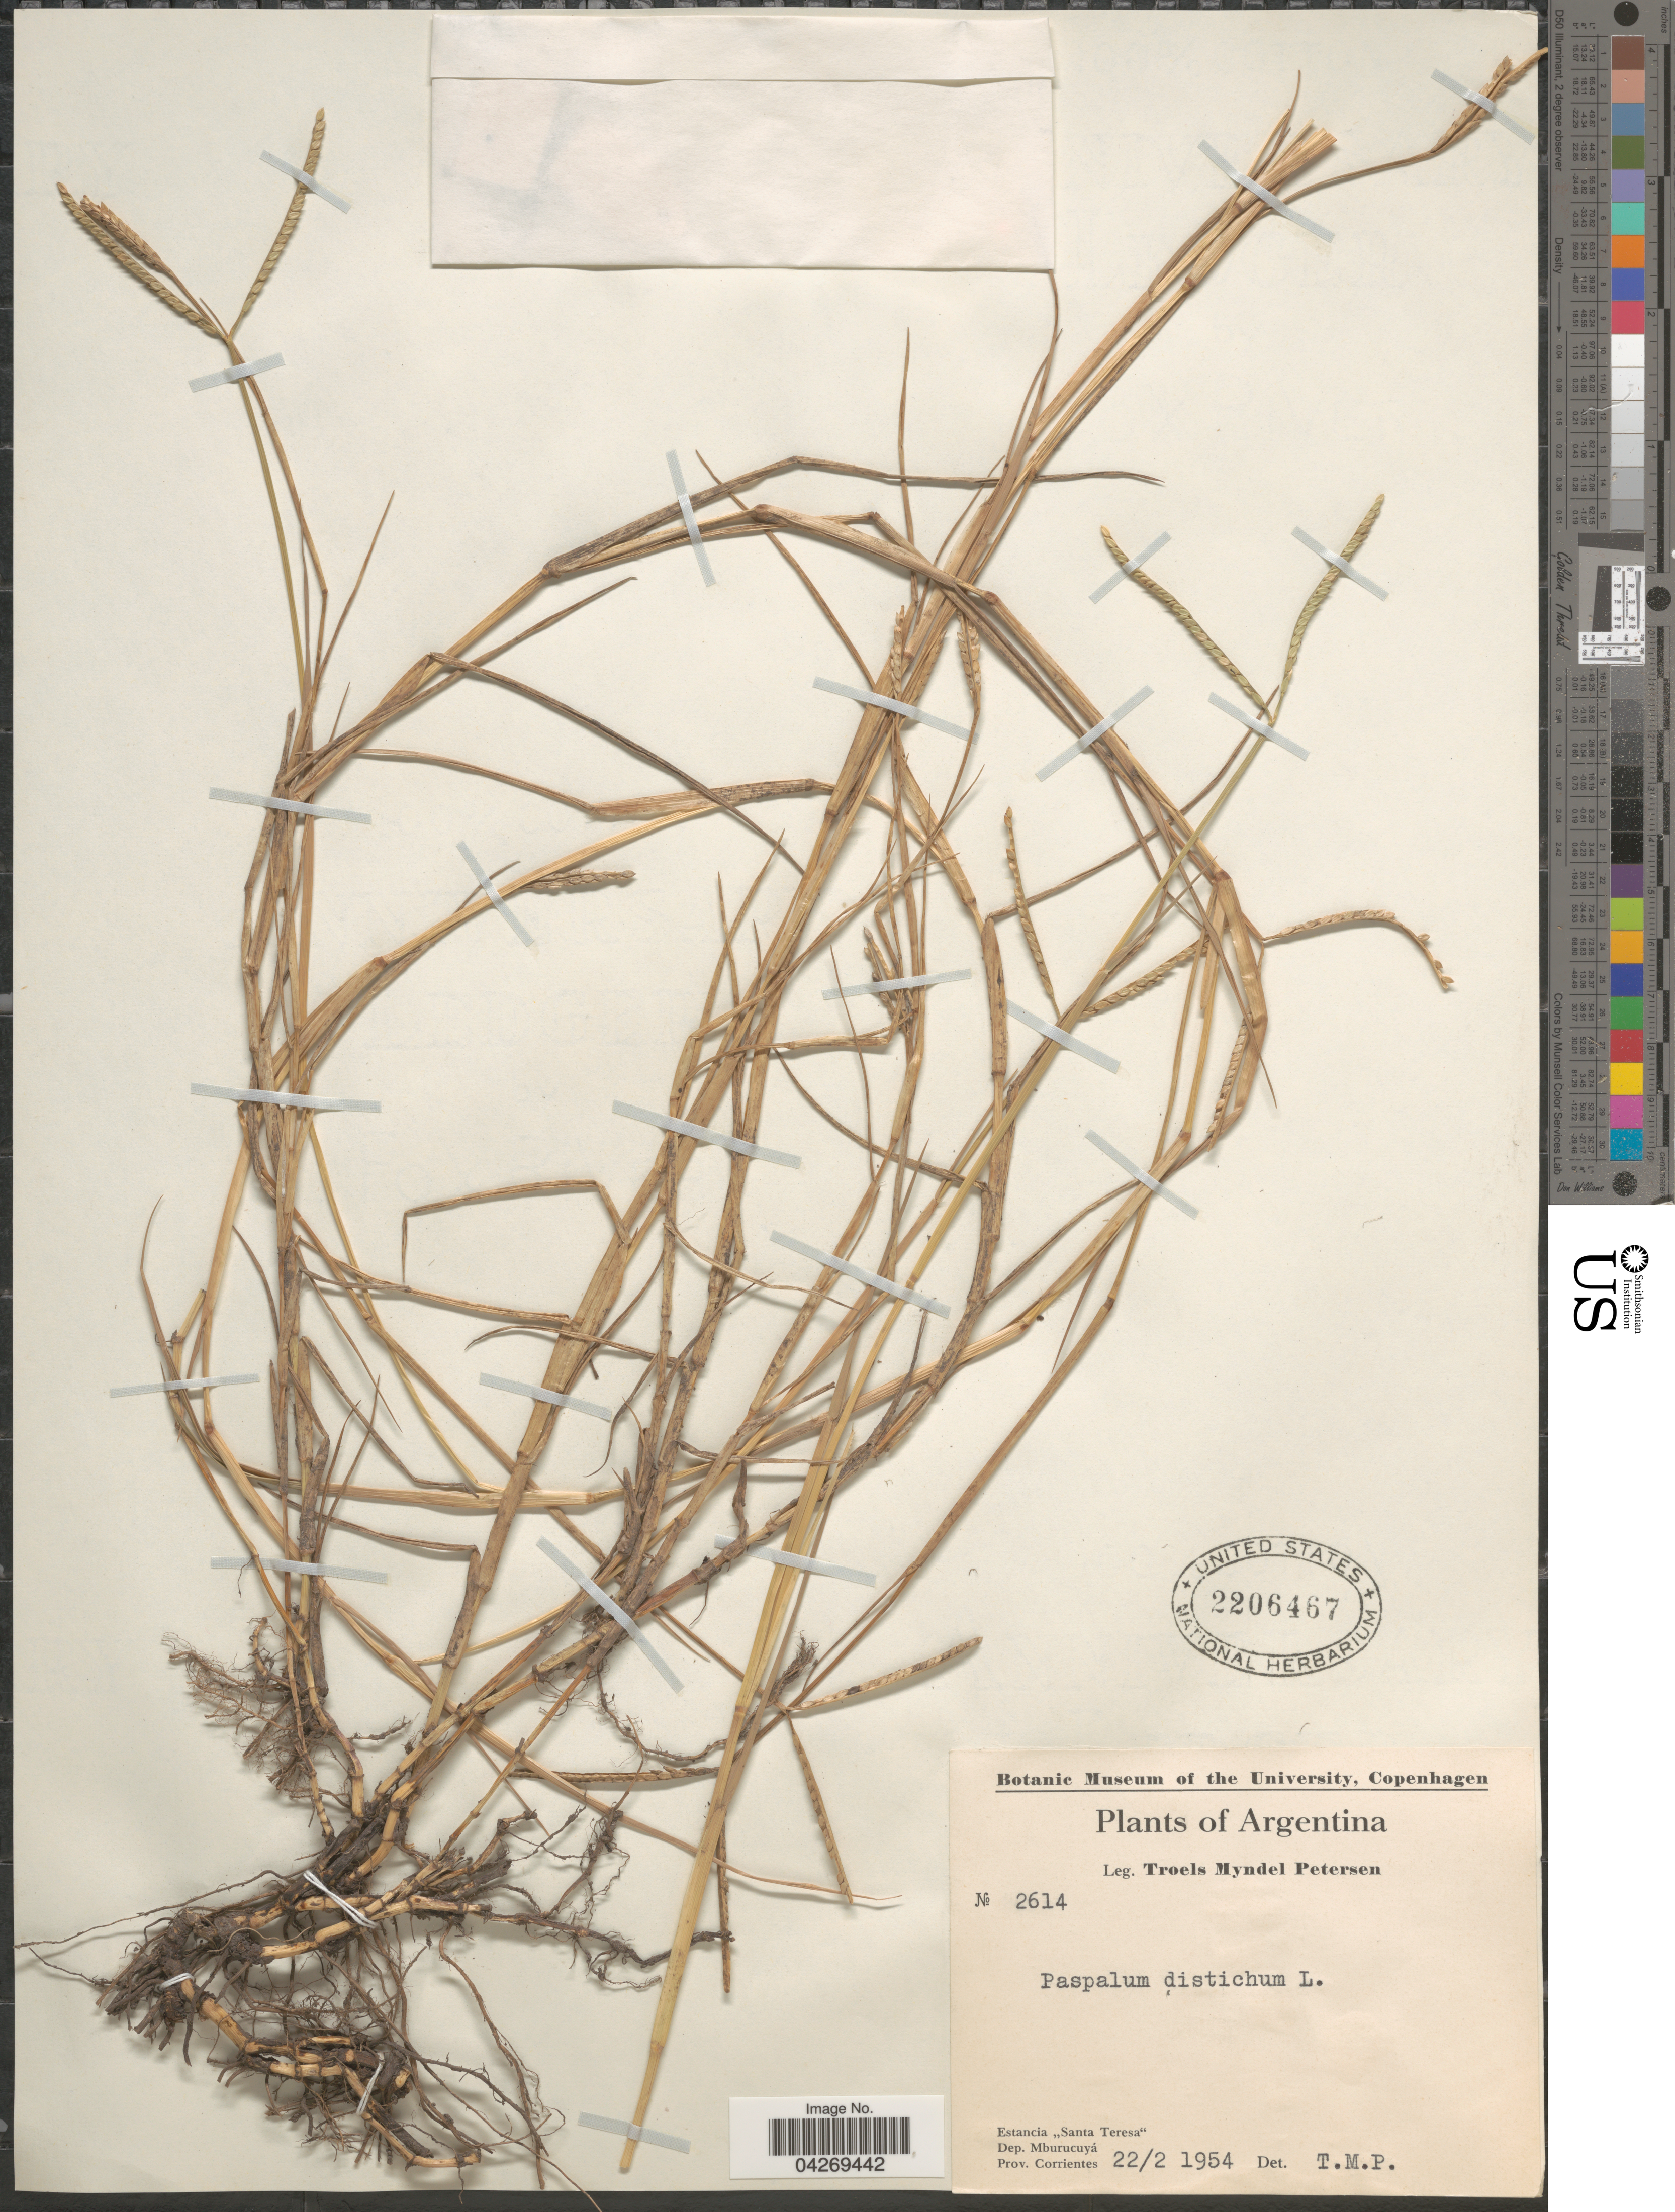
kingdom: Plantae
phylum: Tracheophyta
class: Liliopsida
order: Poales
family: Poaceae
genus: Paspalum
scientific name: Paspalum distichum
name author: L.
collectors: T. M. Petersen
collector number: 2614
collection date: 1954-02-22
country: Argentina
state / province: Corrientes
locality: Estancia "Santa Teresa". Dep. Mburucuyá.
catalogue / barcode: US 2206467